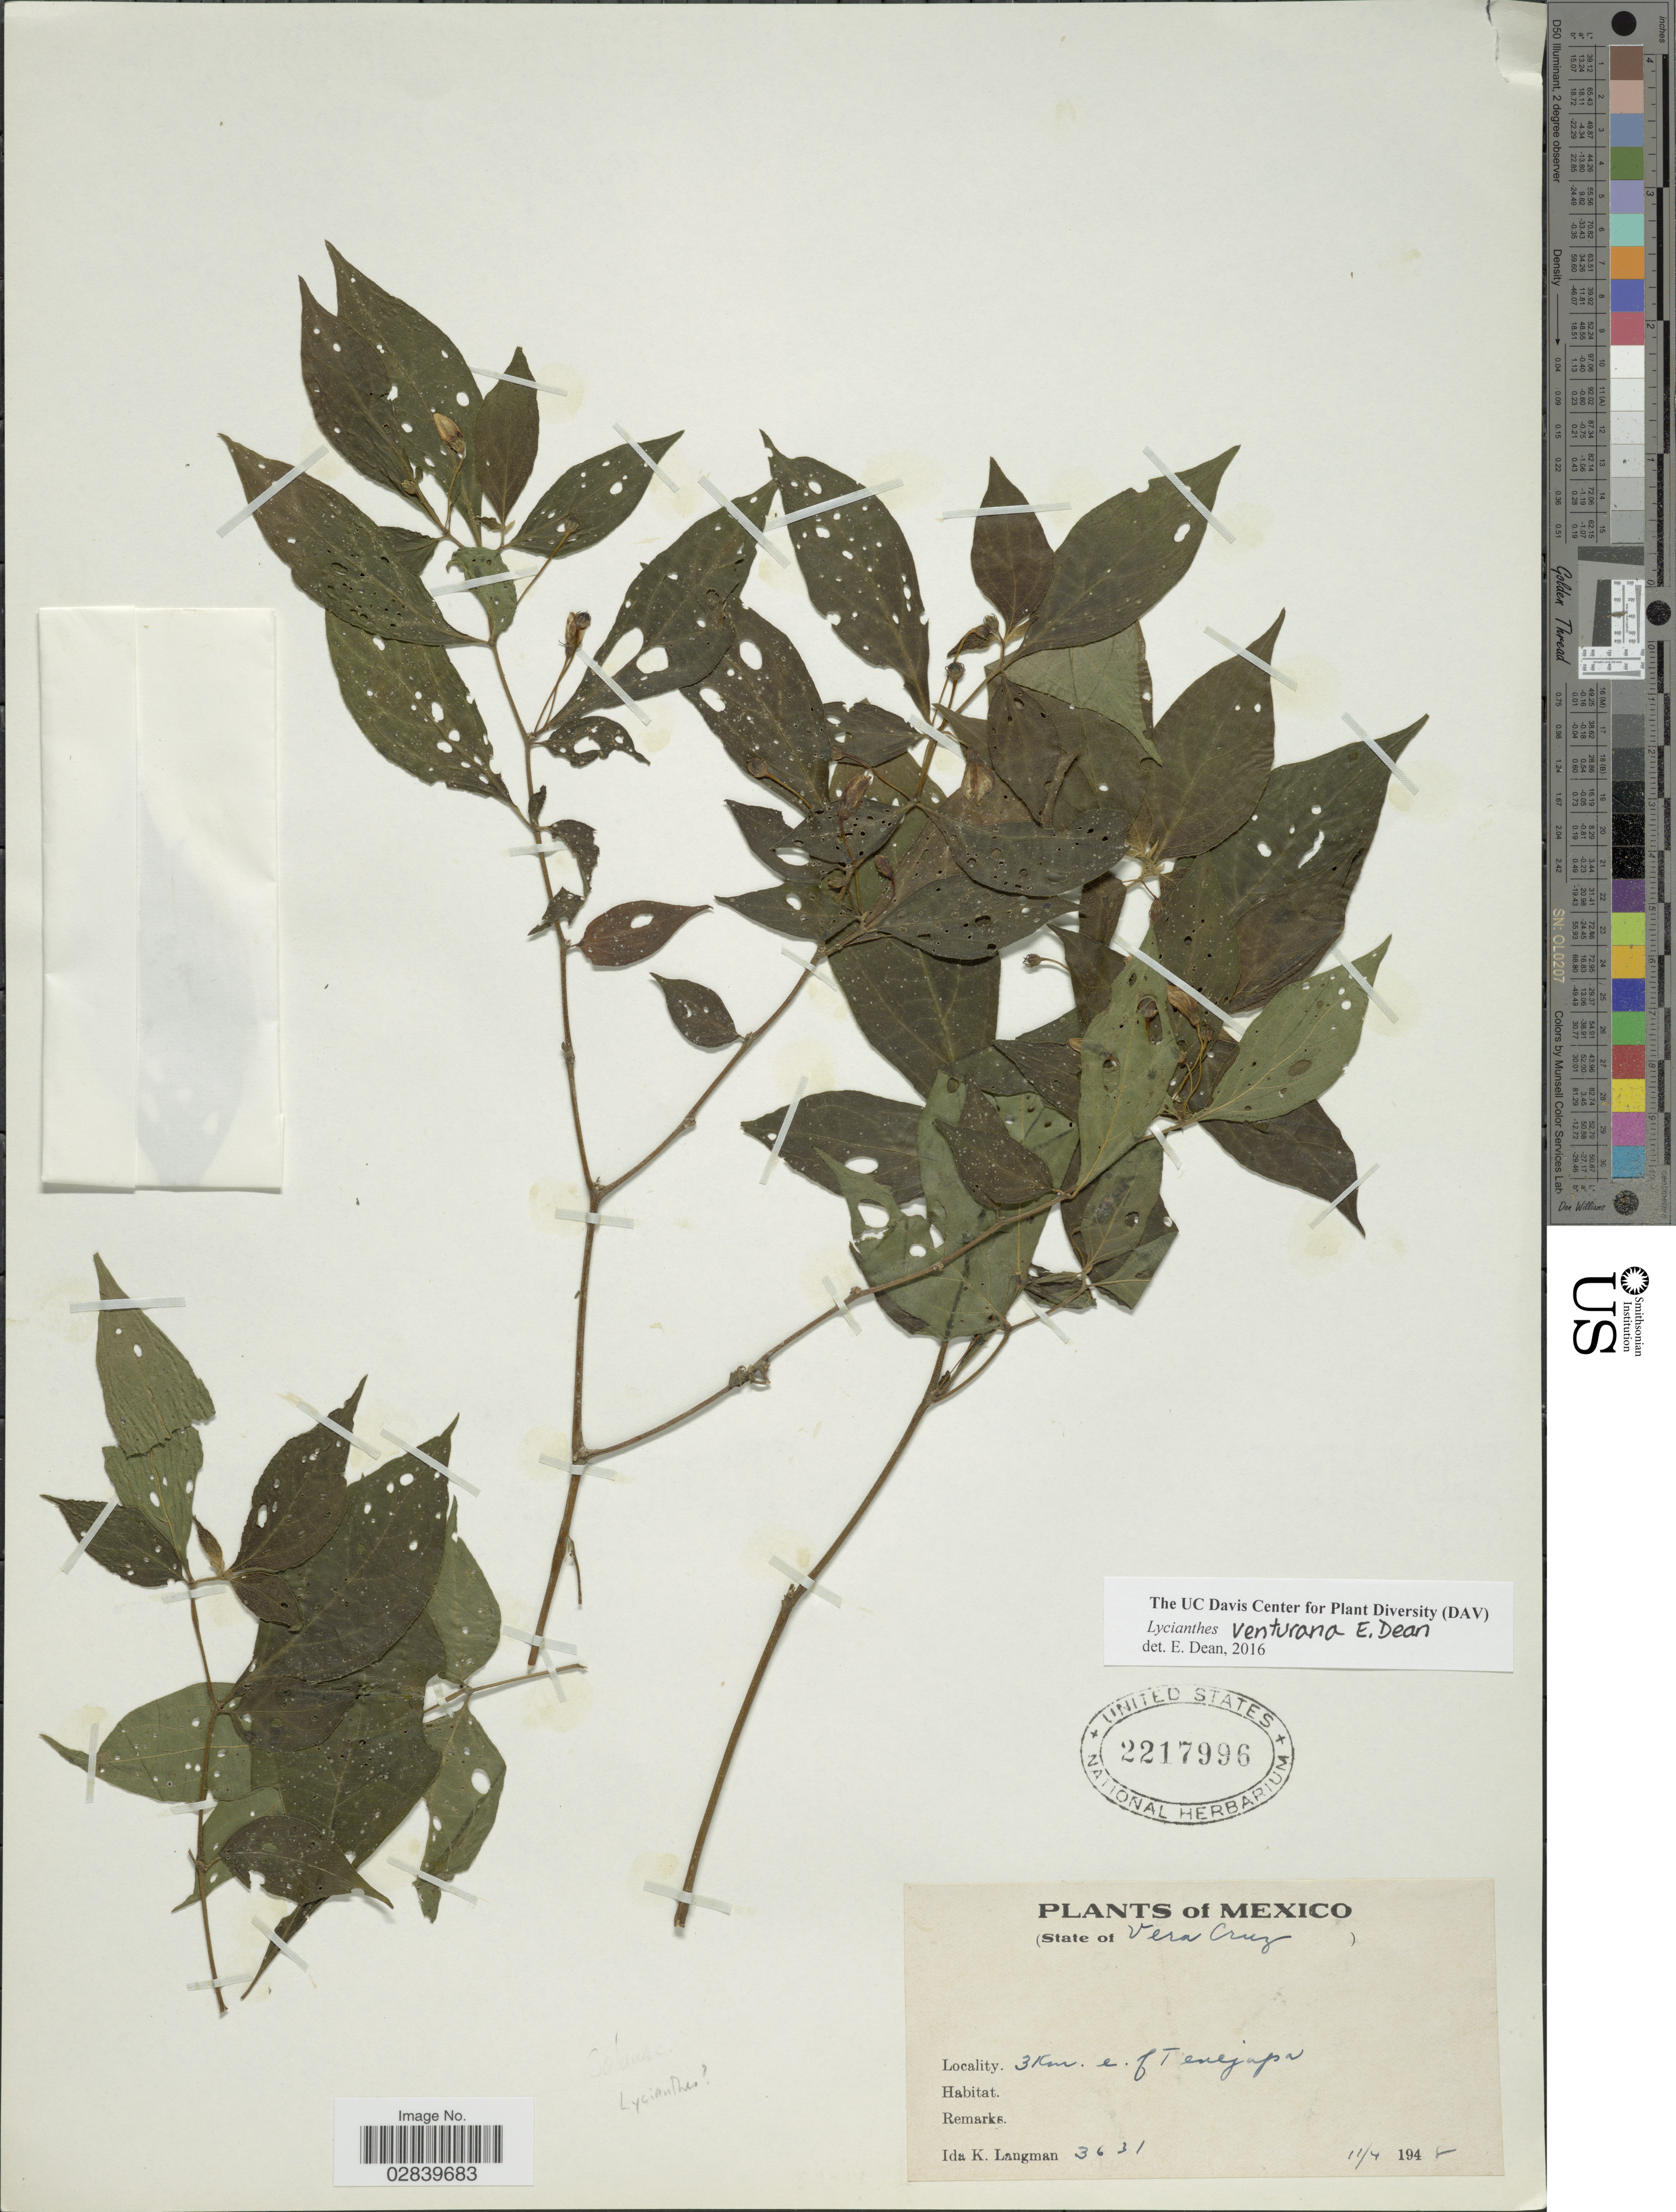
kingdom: Plantae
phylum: Tracheophyta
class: Magnoliopsida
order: Solanales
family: Solanaceae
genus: Lycianthes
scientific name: Lycianthes venturana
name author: E. Dean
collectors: I. K. Langman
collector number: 3631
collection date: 1948-04-11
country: Mexico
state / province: Veracruz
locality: Vera Cruz. 3 Km. e. of Tenejapa.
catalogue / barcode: US 2217996